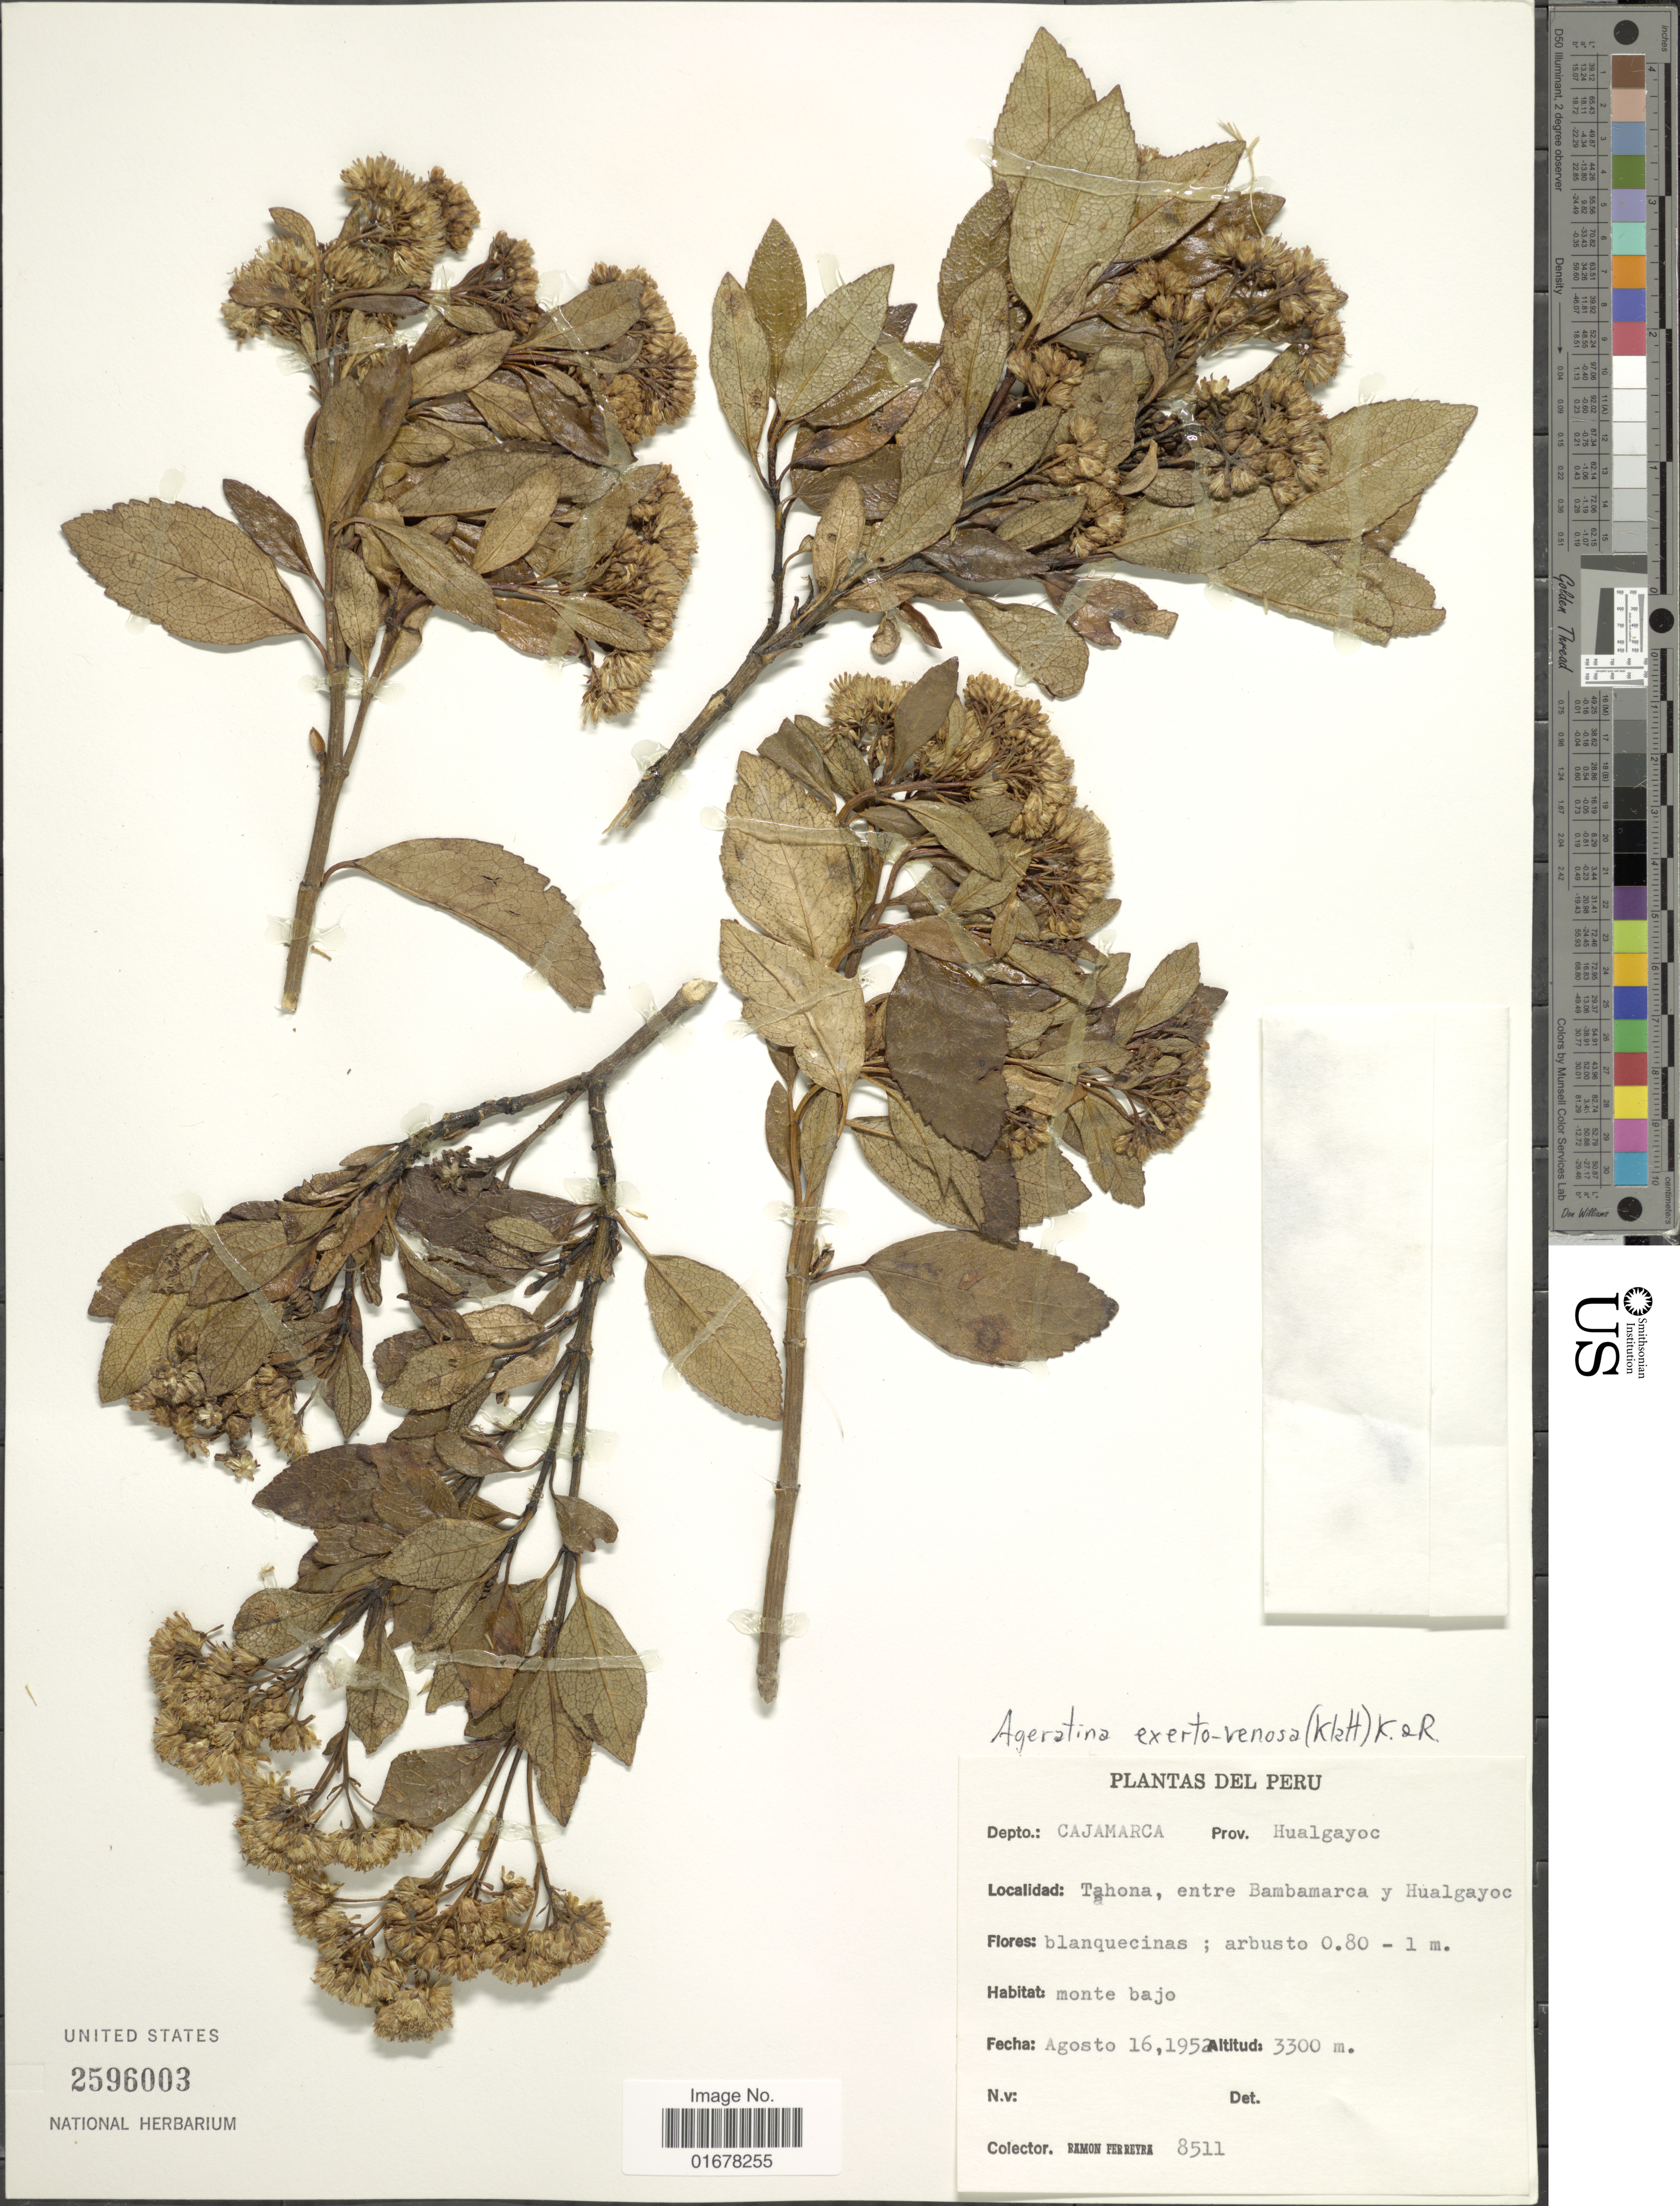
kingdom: Plantae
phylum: Tracheophyta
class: Magnoliopsida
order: Asterales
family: Asteraceae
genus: Ageratina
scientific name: Ageratina exserto-venosa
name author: (Klatt) R.M. King & H. Rob.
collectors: R. A. Ferreyra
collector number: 8511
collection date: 1952-08-16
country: Peru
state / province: Cajamarca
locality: Depto.: Cajamarca, Prov.: Hualgayoc, Tahona, entre Bambamarca y Hualgayoc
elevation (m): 3300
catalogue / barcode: US 2596003